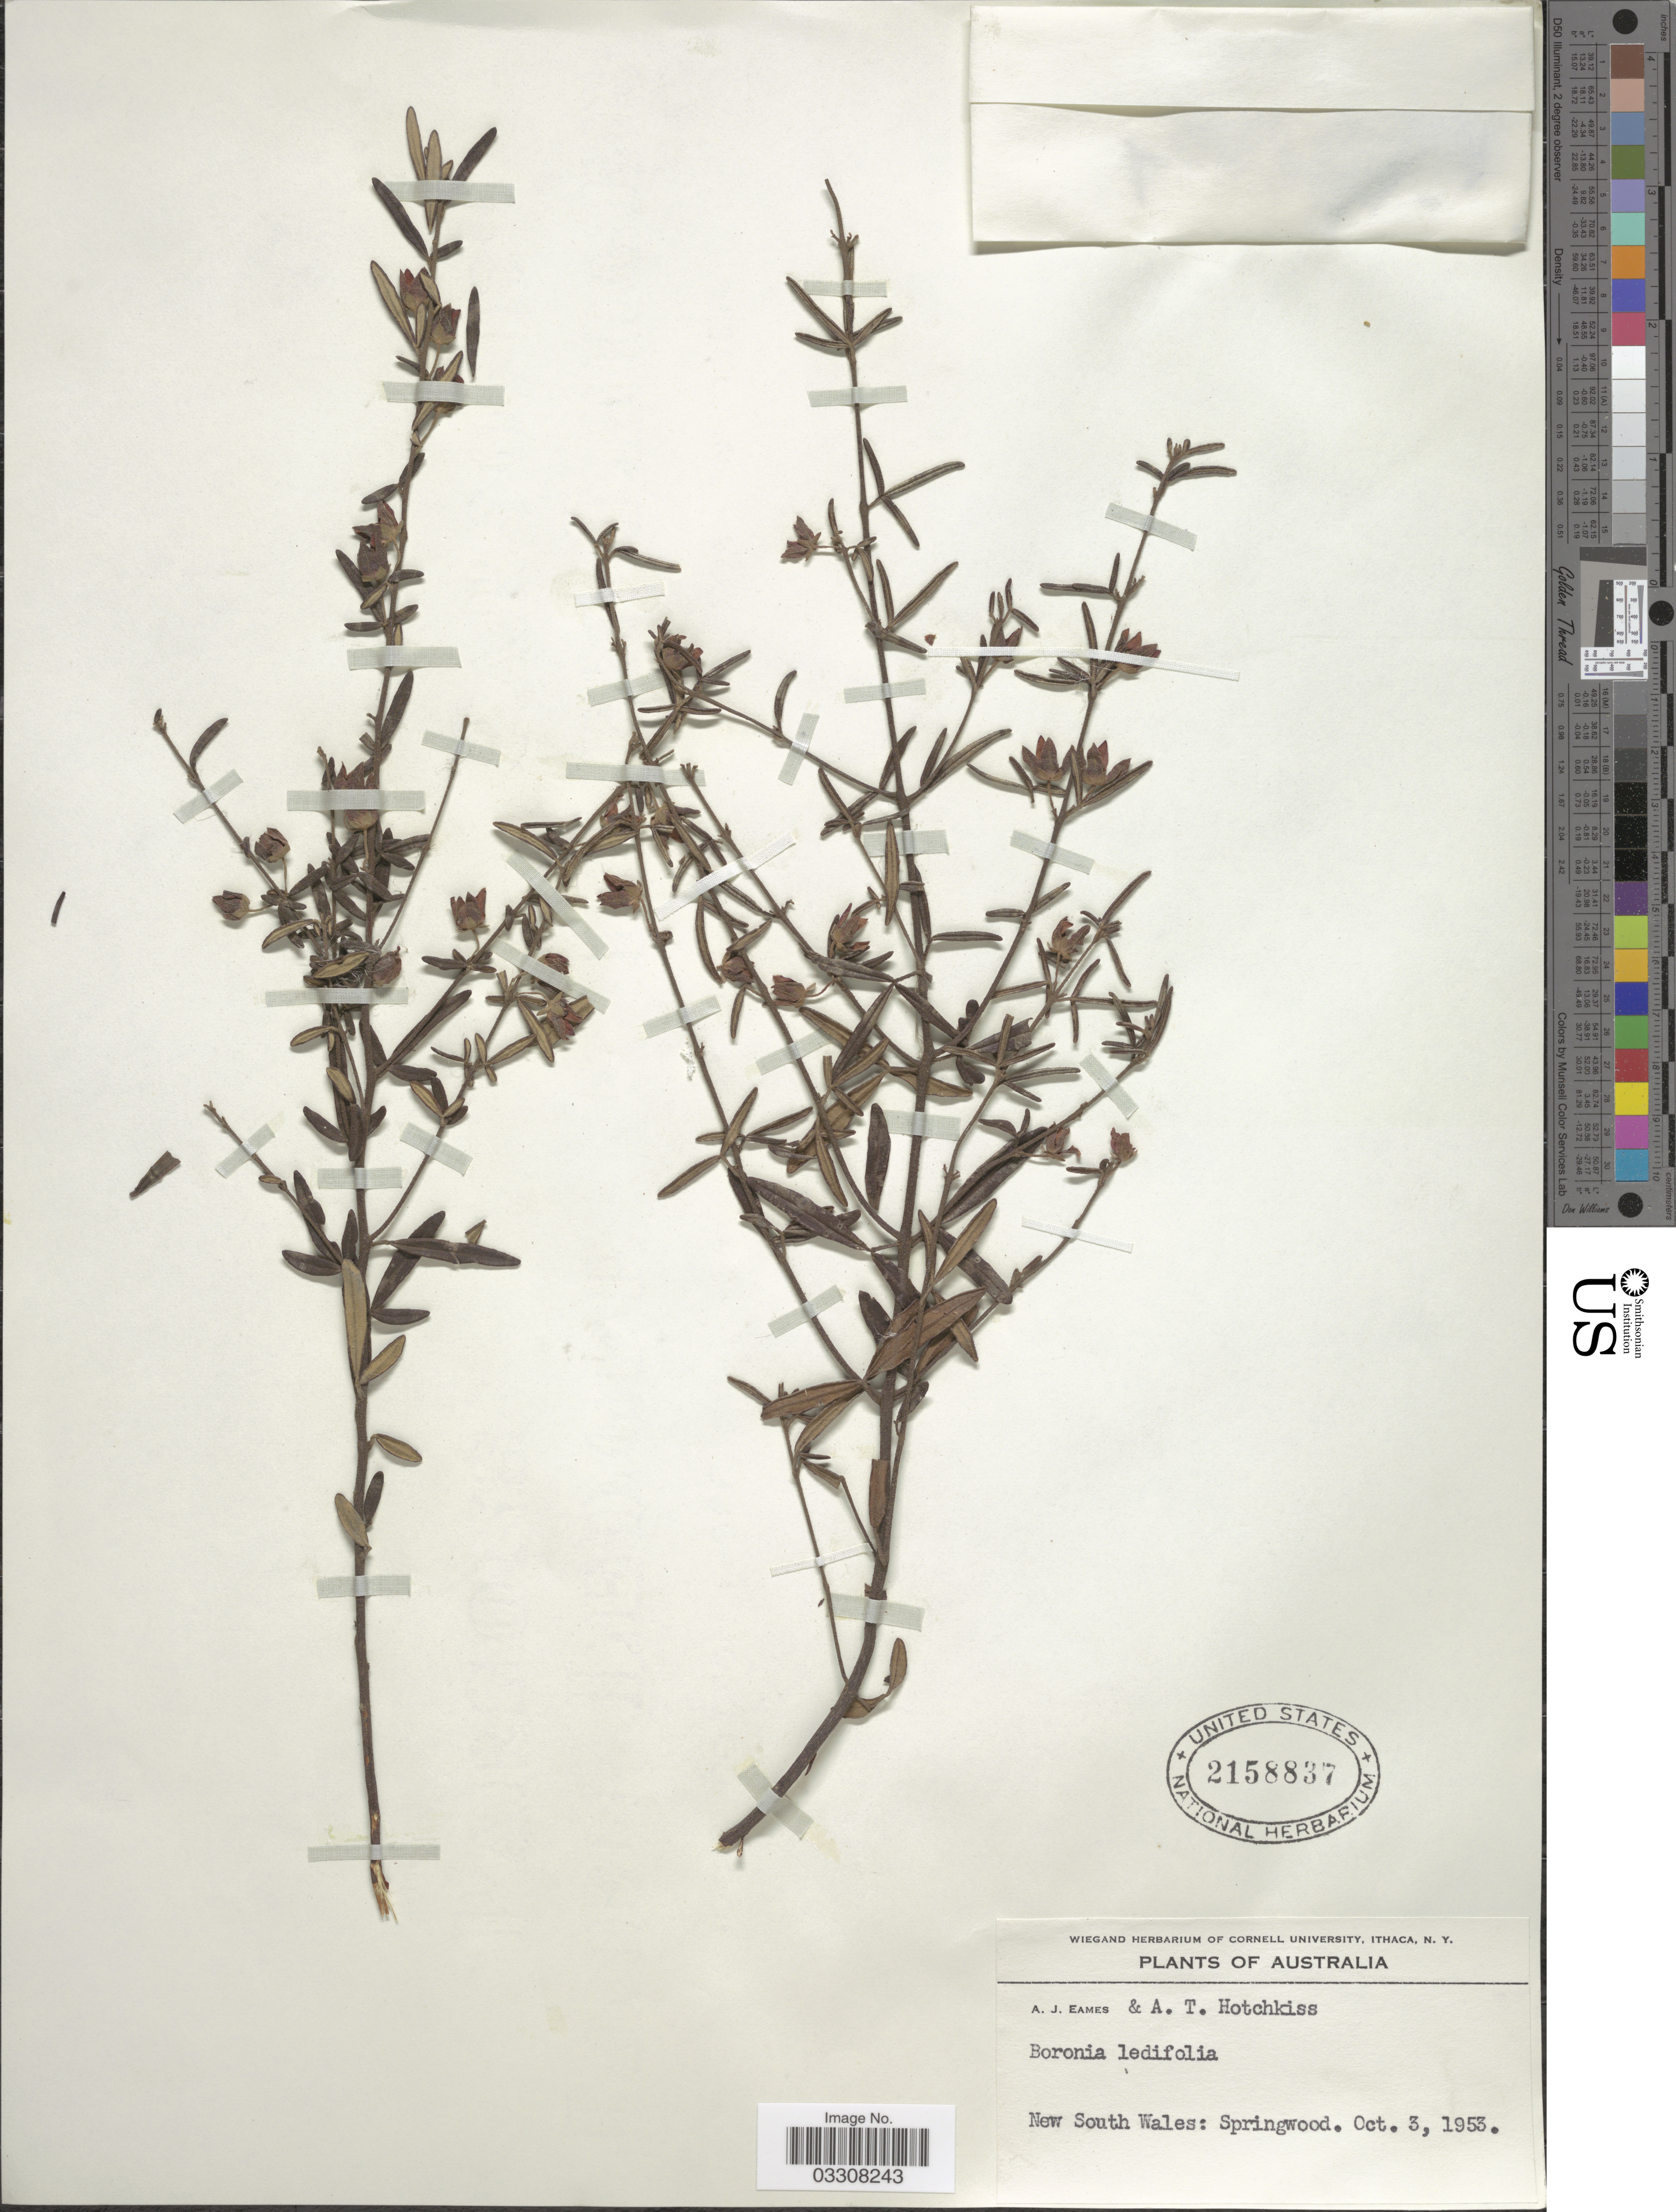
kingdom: Plantae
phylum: Tracheophyta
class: Magnoliopsida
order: Sapindales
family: Rutaceae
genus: Boronia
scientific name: Boronia ledifolia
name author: (Vent.) DC.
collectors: A. J. Eames & A. Hotchkiss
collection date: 1953-10-03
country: Australia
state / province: New South Wales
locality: Springwood.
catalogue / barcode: US 2158837